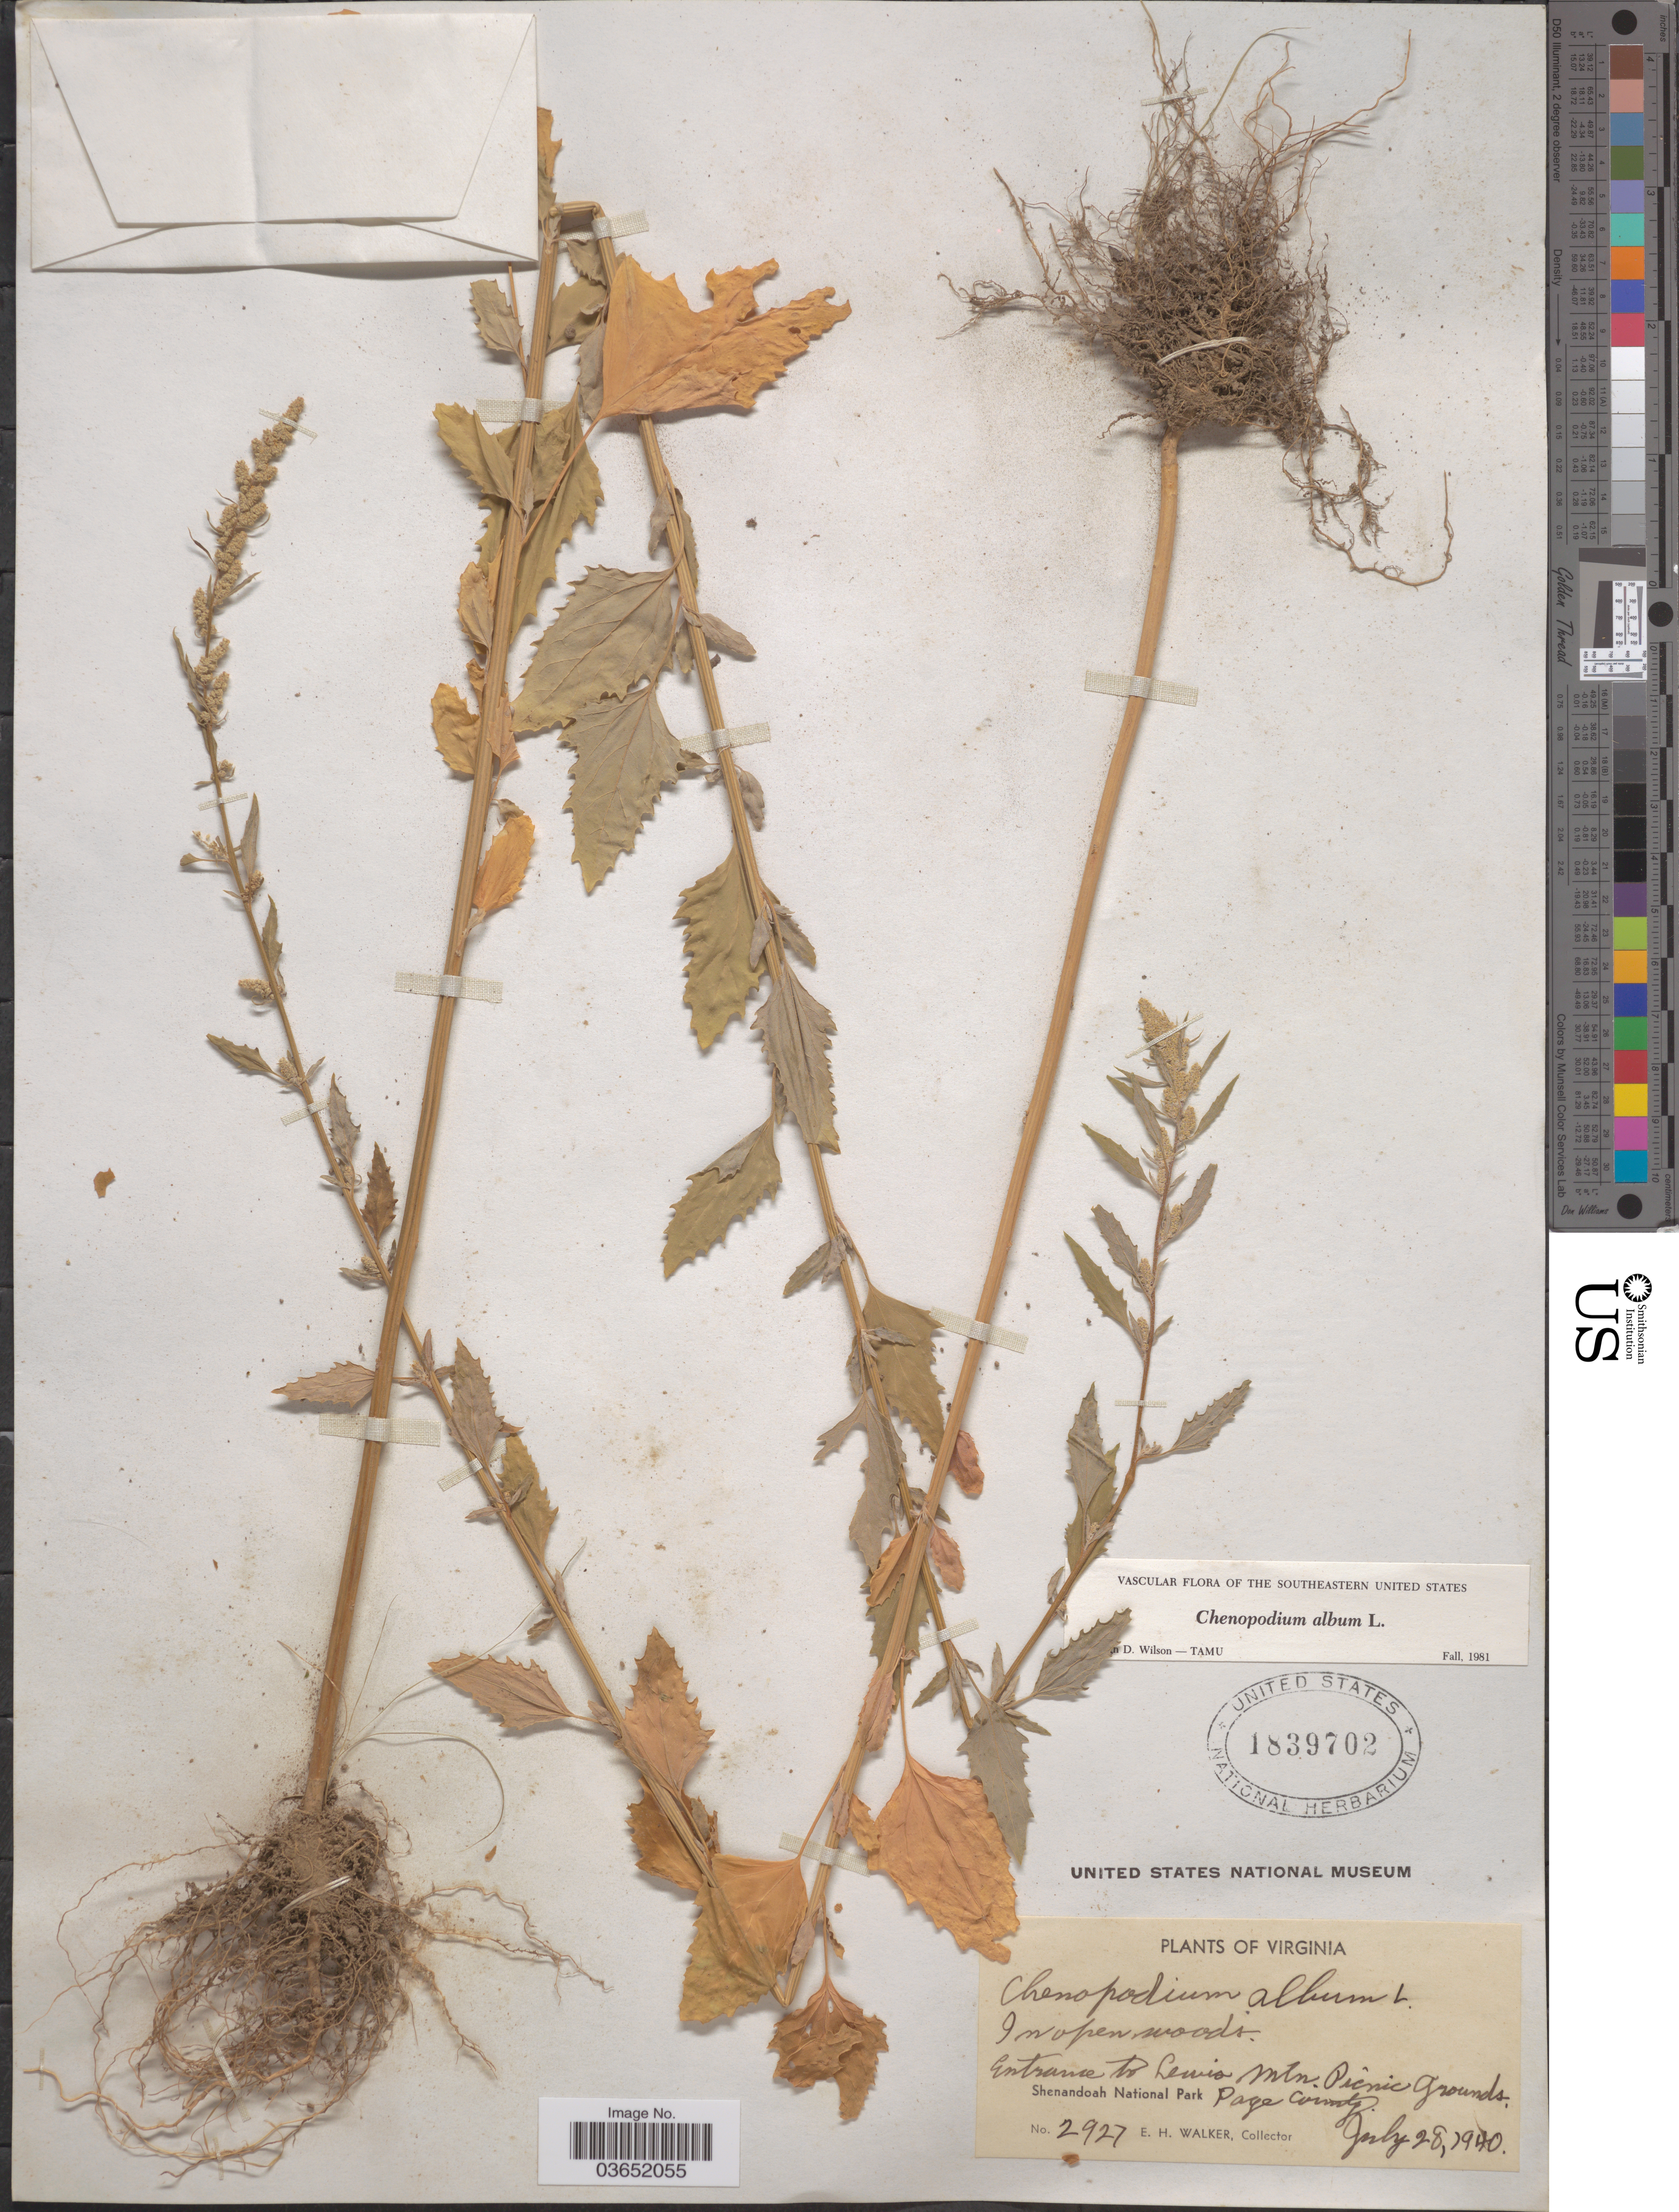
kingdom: Plantae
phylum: Tracheophyta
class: Magnoliopsida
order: Caryophyllales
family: Amaranthaceae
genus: Chenopodium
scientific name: Chenopodium album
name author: L.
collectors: E. H. Walker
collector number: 2927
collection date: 1940-07-28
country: United States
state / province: Virginia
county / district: Page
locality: Entrance to Lewis Mtn. Picnic Grounds. Shenandoah National Park Page County.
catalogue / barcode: US 1839702